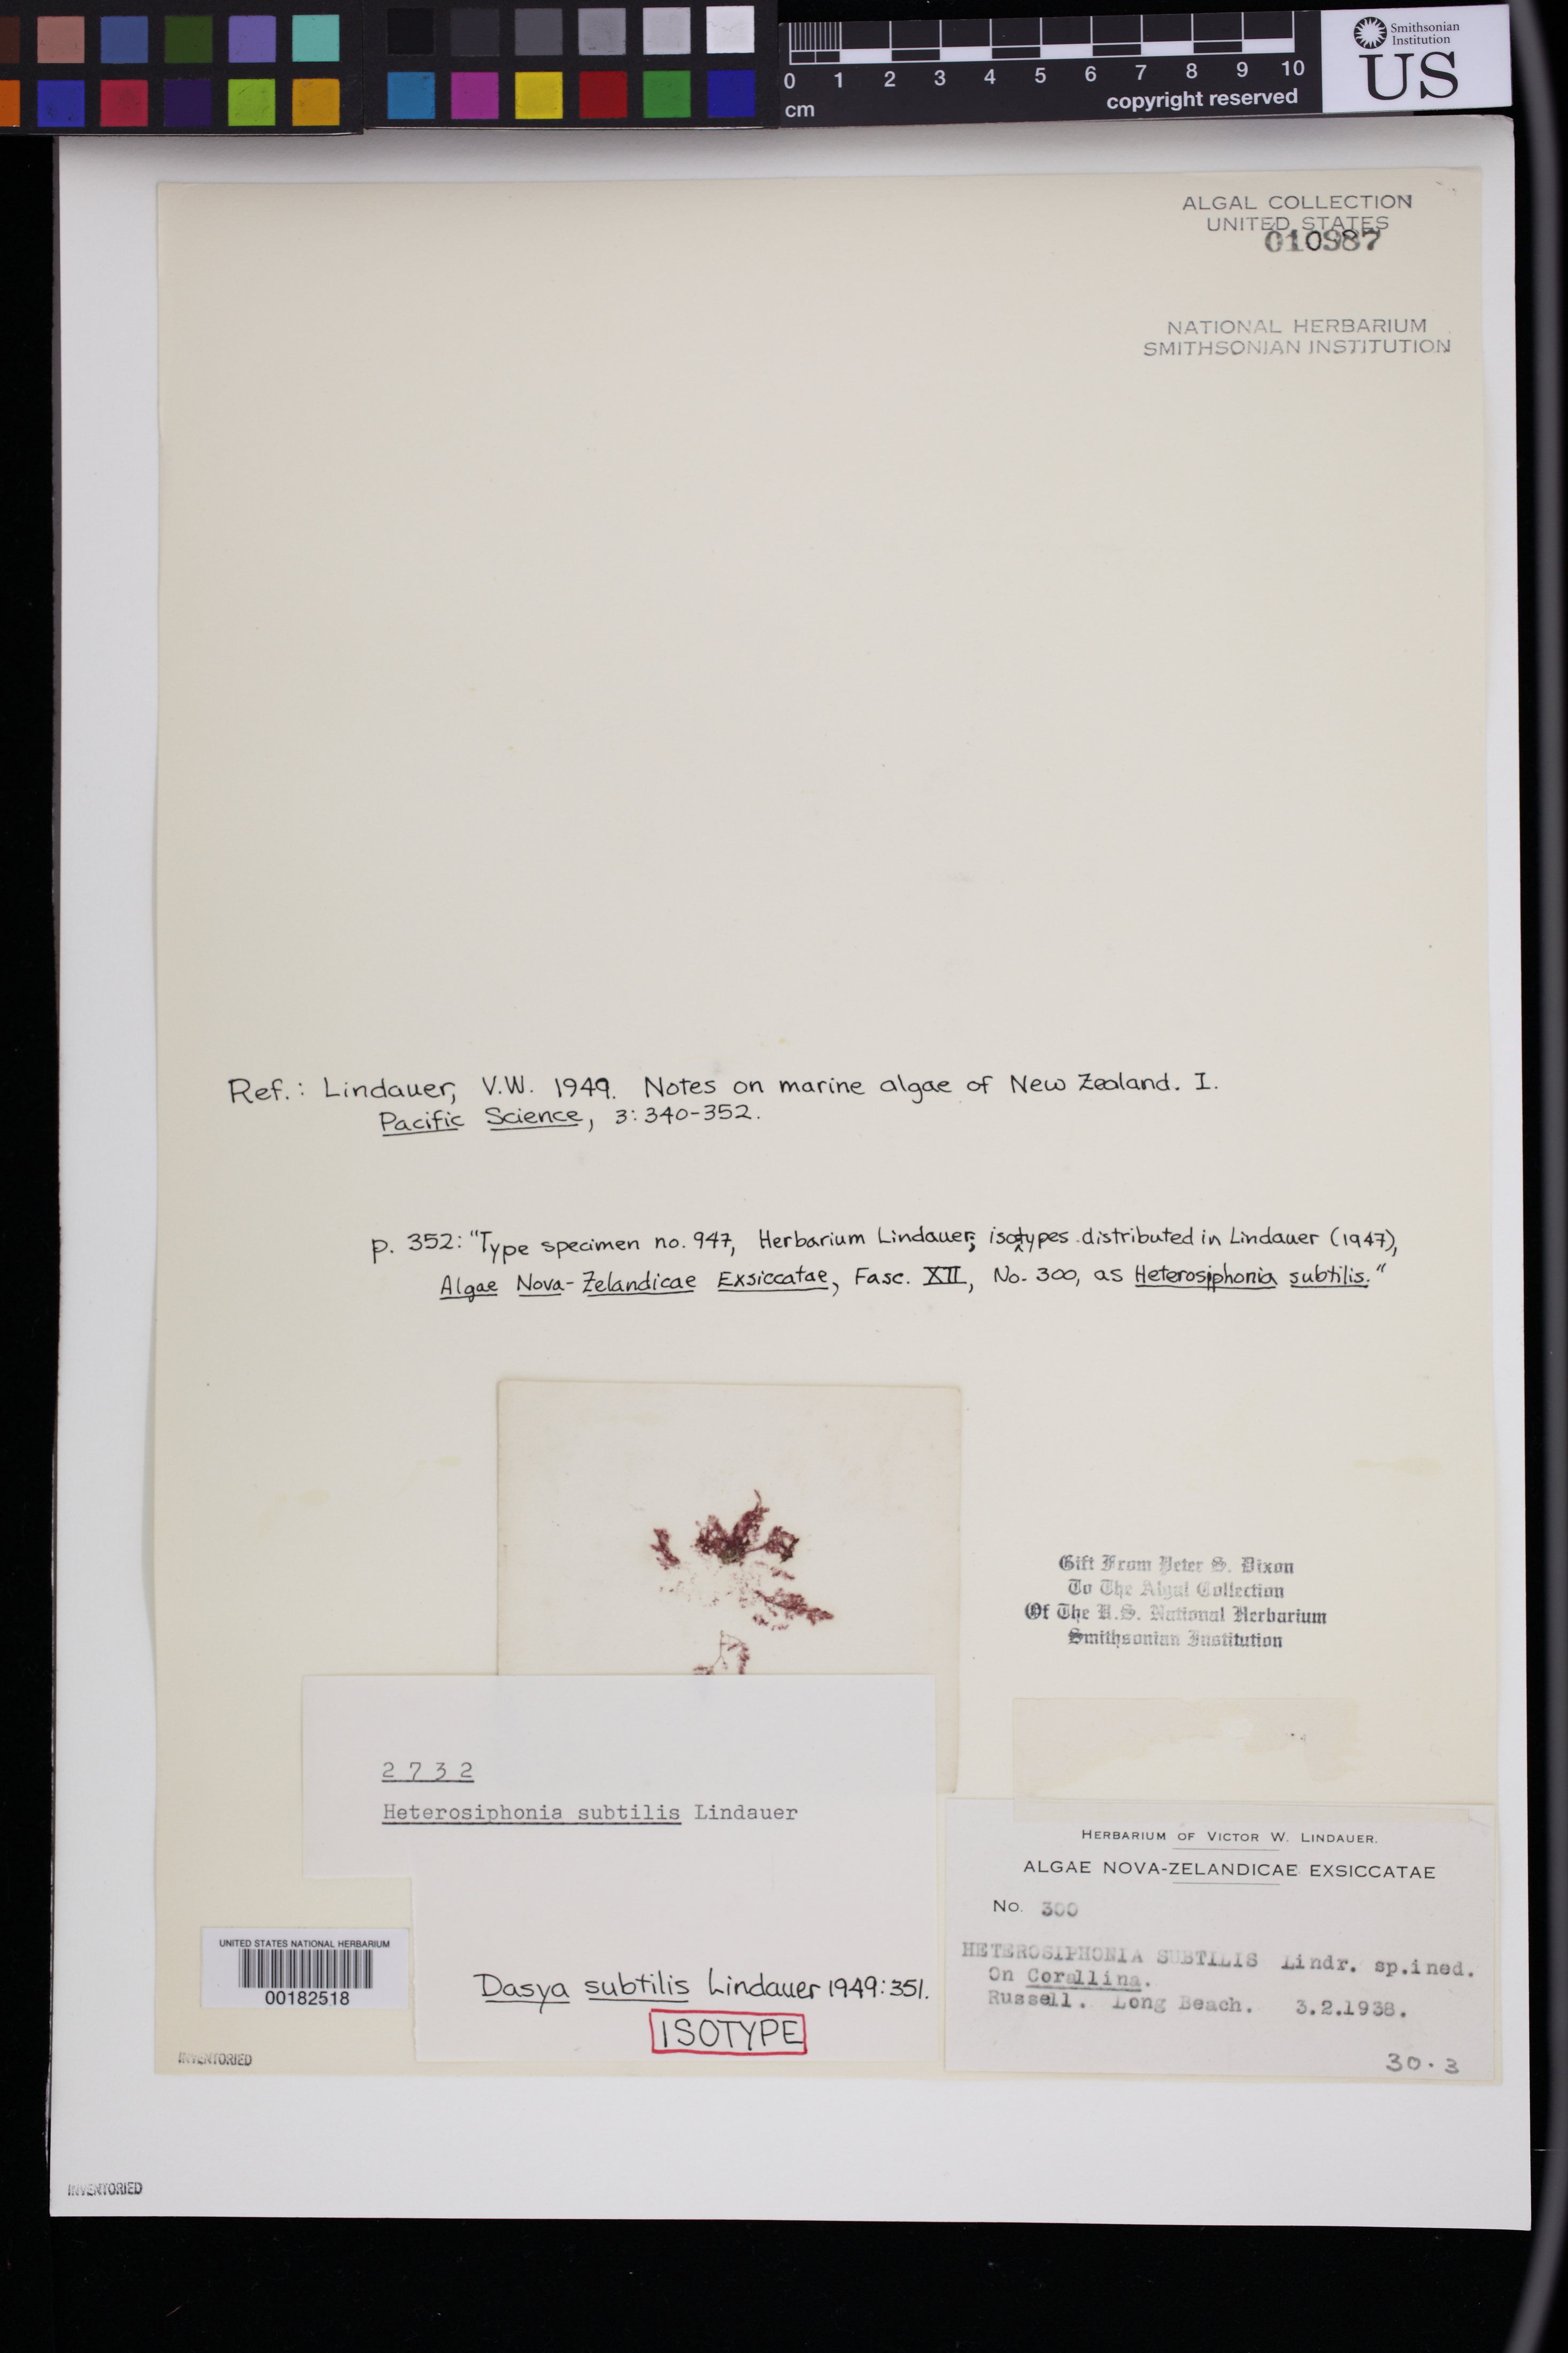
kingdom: Plantae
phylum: Rhodophyta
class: Florideophyceae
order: Ceramiales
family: Dasyaceae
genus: Dasya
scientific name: Dasya subtilis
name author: Lindauer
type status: Isotype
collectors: Lindauer, V. W. (herbarium)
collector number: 300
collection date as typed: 03 Feb 1938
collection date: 1938-02-03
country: New Zealand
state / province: Northland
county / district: Far North District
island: North Island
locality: Russell, Long Beach.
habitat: On Corallina.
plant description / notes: Lindauer, Algae Nova-Zelandicae Exsiccatae, Fascicle 12, June 1947.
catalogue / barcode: US 10987